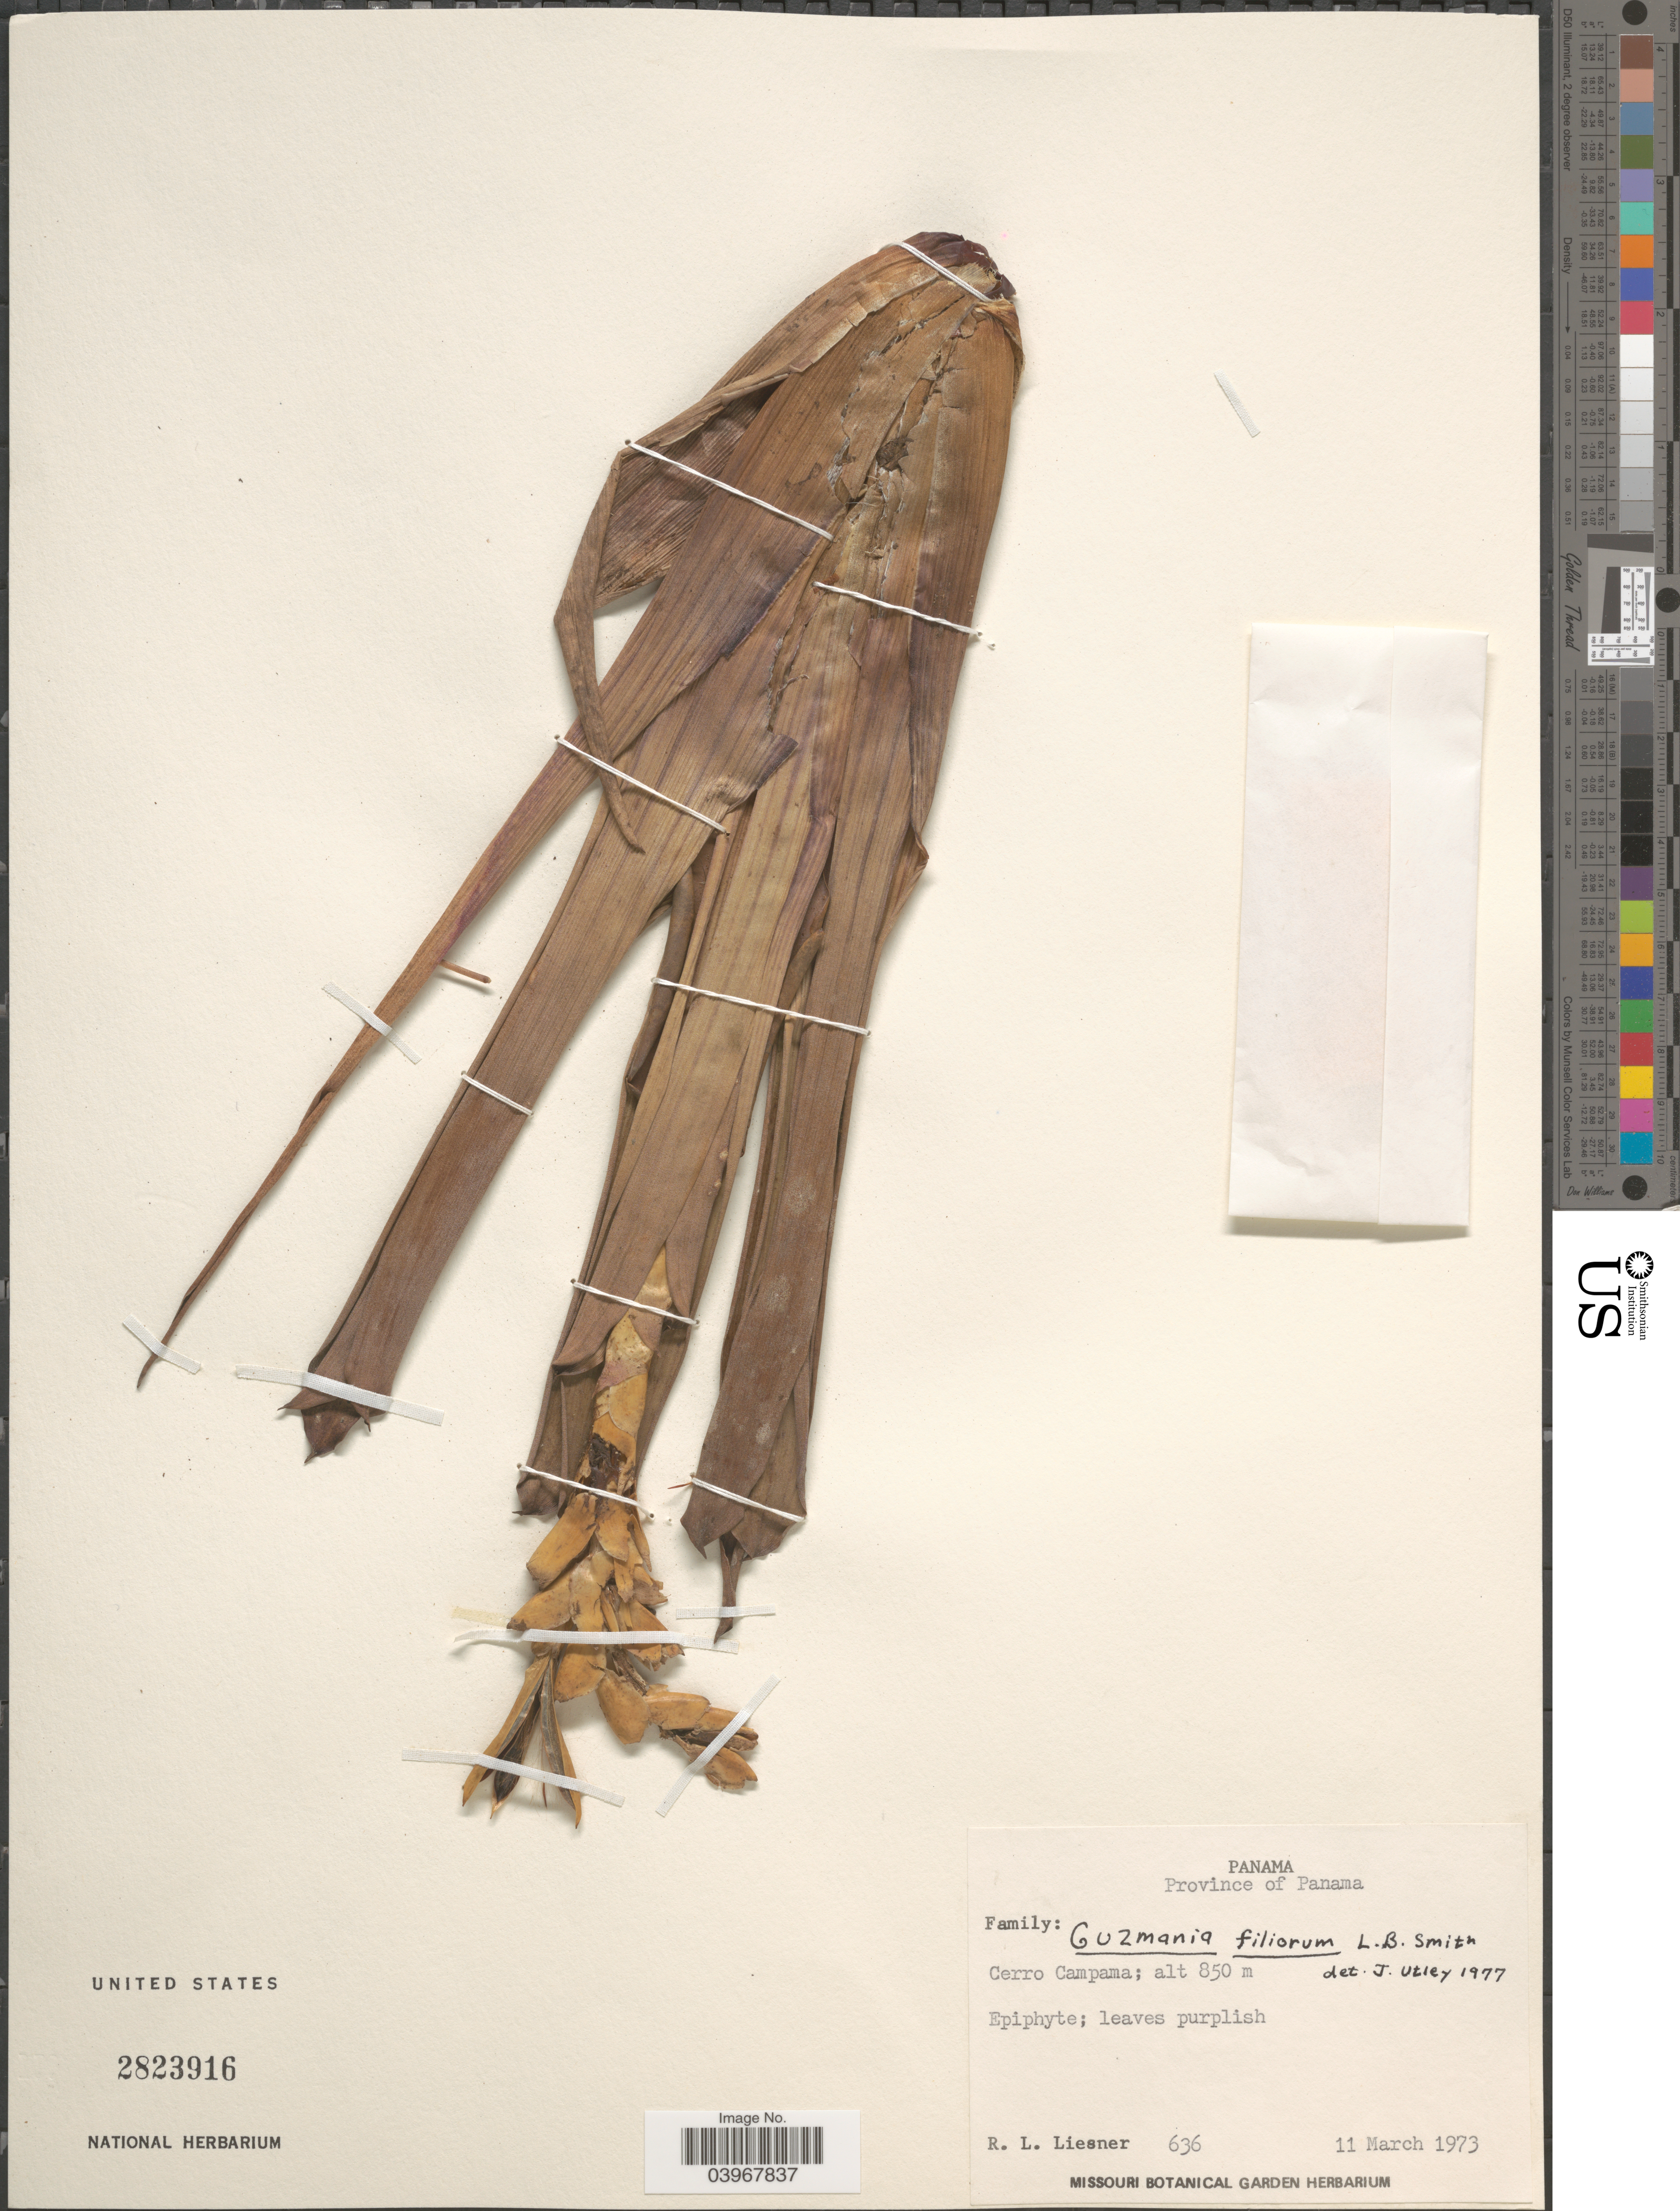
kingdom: Plantae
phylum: Tracheophyta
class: Liliopsida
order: Poales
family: Bromeliaceae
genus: Guzmania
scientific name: Guzmania filiorum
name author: L.B. Sm.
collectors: R. L. Liesner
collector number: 636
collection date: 1973-03-11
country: Panama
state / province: Panamá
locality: Cerro Campama.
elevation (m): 850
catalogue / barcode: US 2823916